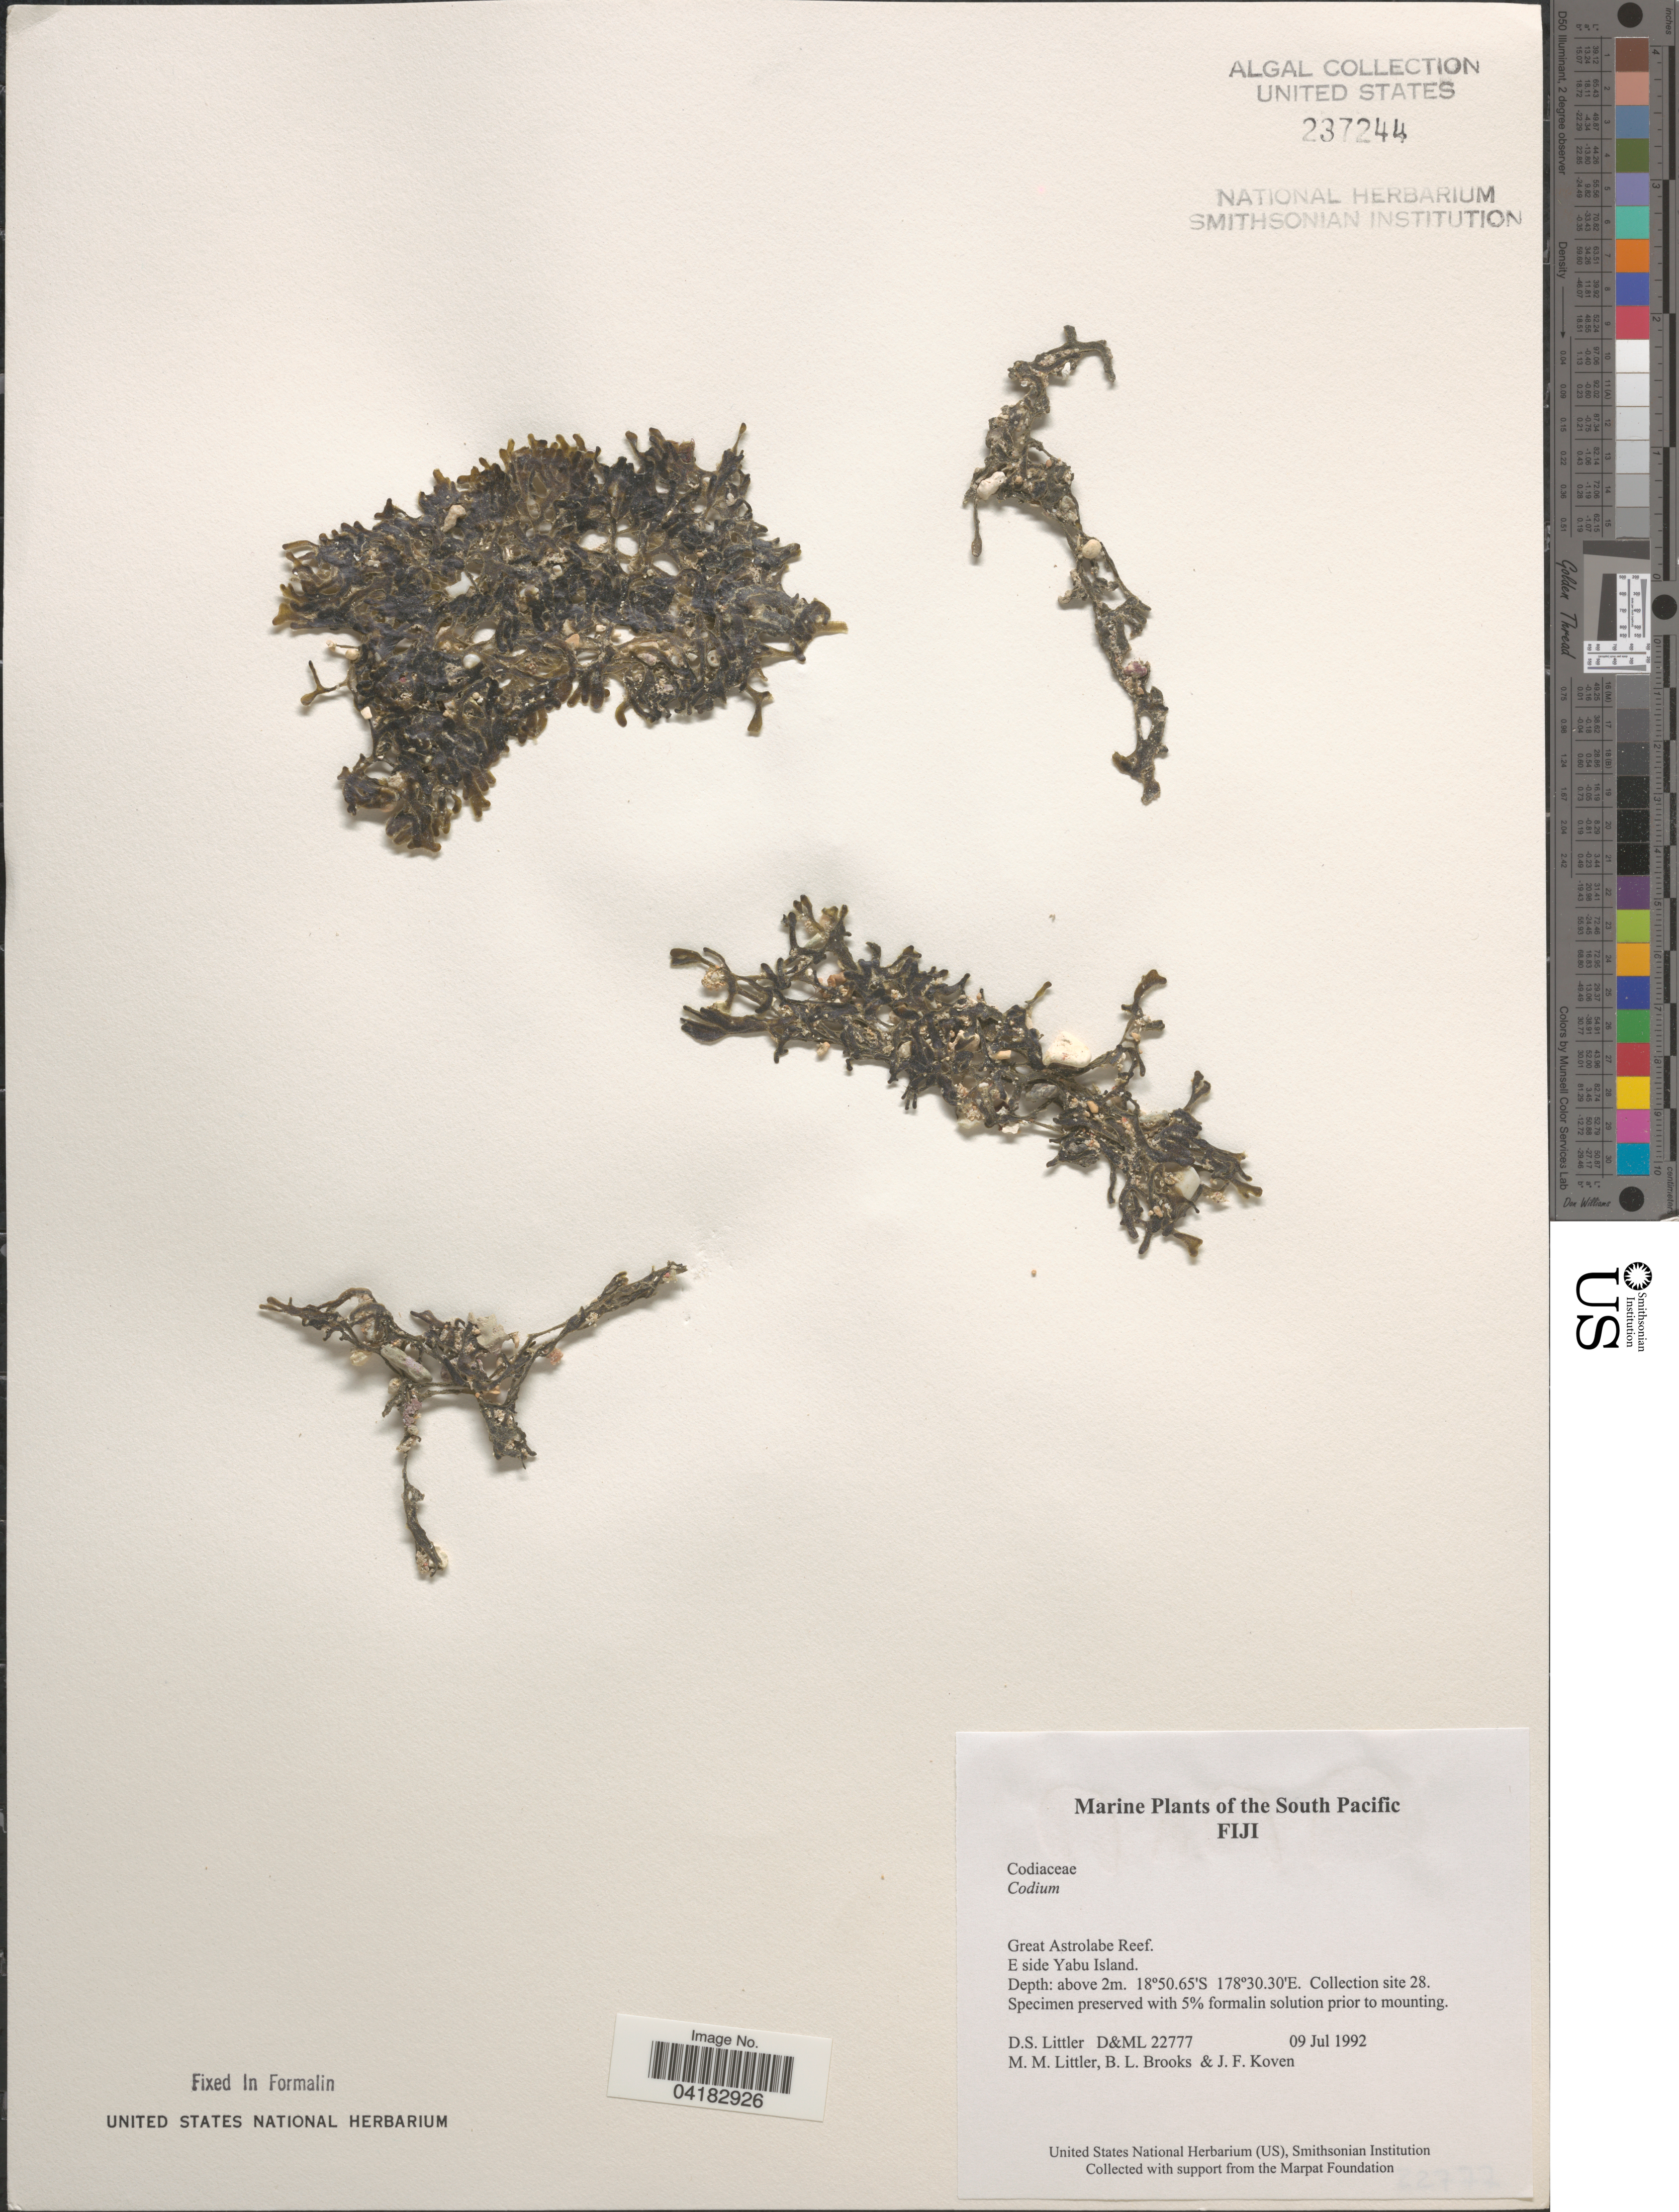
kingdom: Plantae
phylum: Chlorophyta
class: Ulvophyceae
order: Bryopsidales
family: Codiaceae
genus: Codium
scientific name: Codium sp.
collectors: D. S. Littler, B. Brooks & J. Koven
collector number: D&ML22777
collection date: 1992-07-09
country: Fiji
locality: South Pacific. Great Astrolabe Reef. E side Yabu Island. Collection site 28.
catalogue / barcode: US 237244